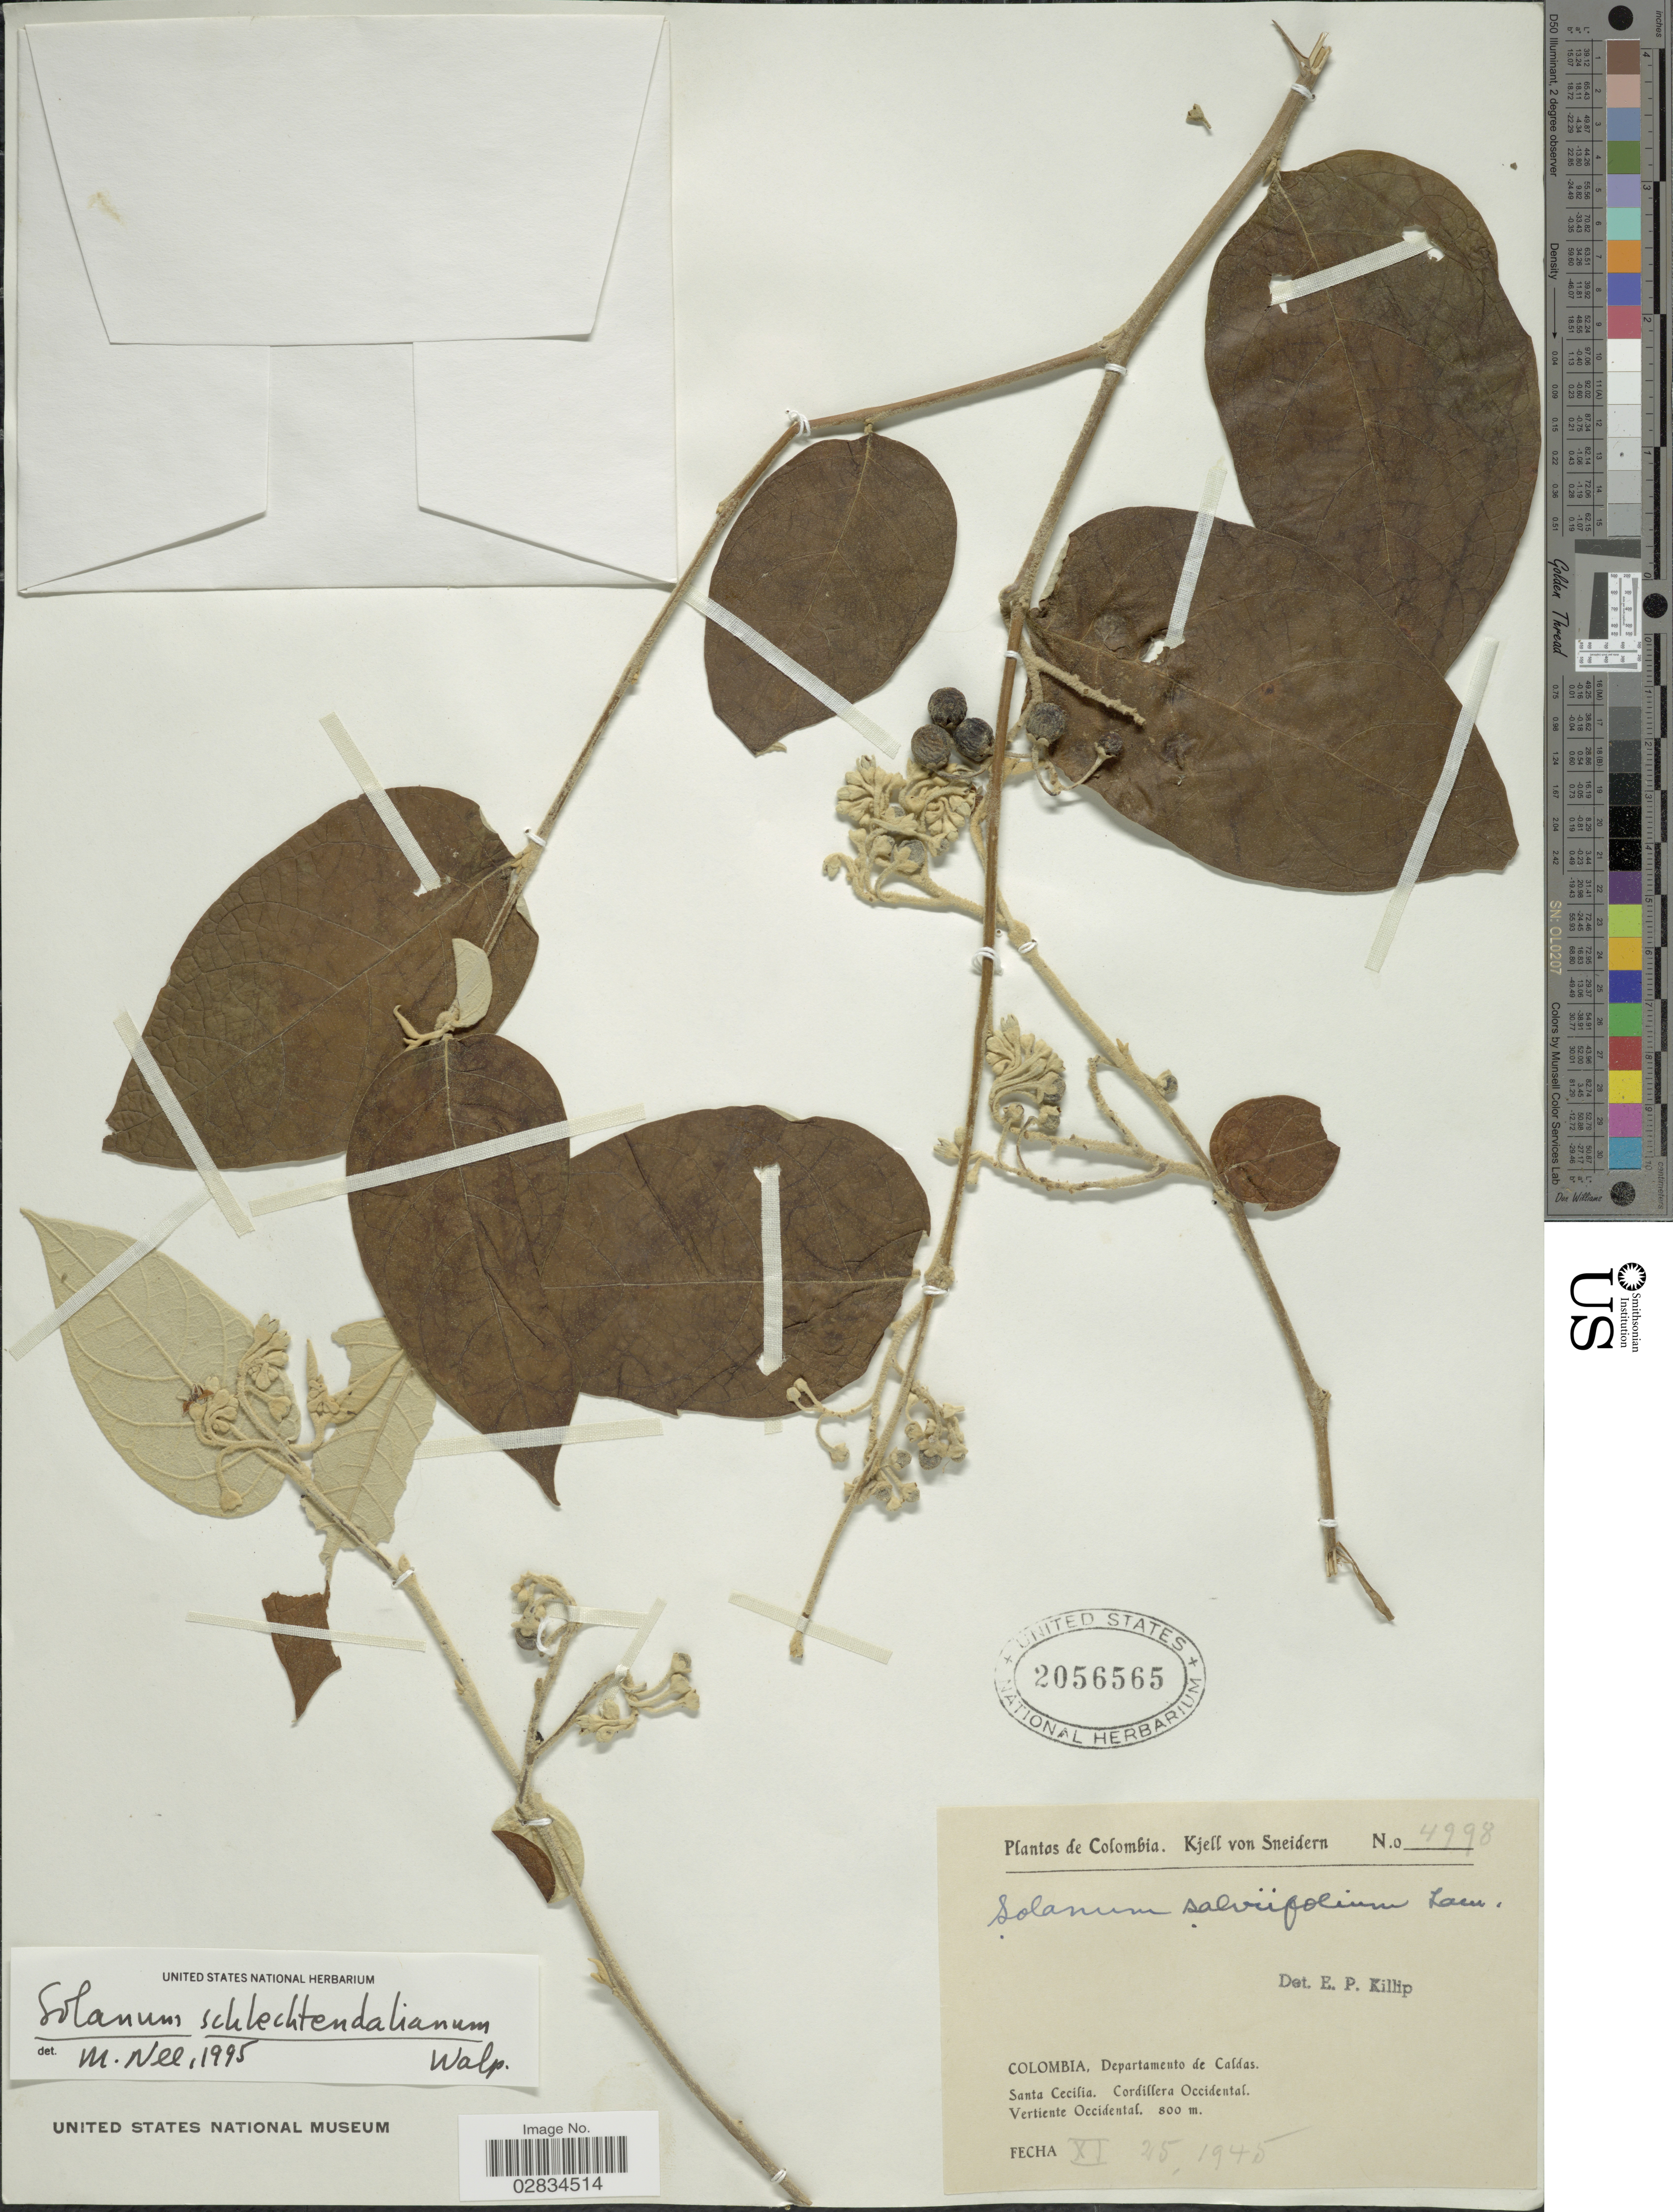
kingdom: Plantae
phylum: Tracheophyta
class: Magnoliopsida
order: Solanales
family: Solanaceae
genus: Solanum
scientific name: Solanum schlechtendalianum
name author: Walp.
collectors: K. von Sneidern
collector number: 4998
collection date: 1945-11-25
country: Colombia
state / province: Caldas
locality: Departamento de Caldas. Santa Cecilia. Cordillera Occidental. Vertiente Occidental.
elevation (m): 800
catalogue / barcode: US 2056565